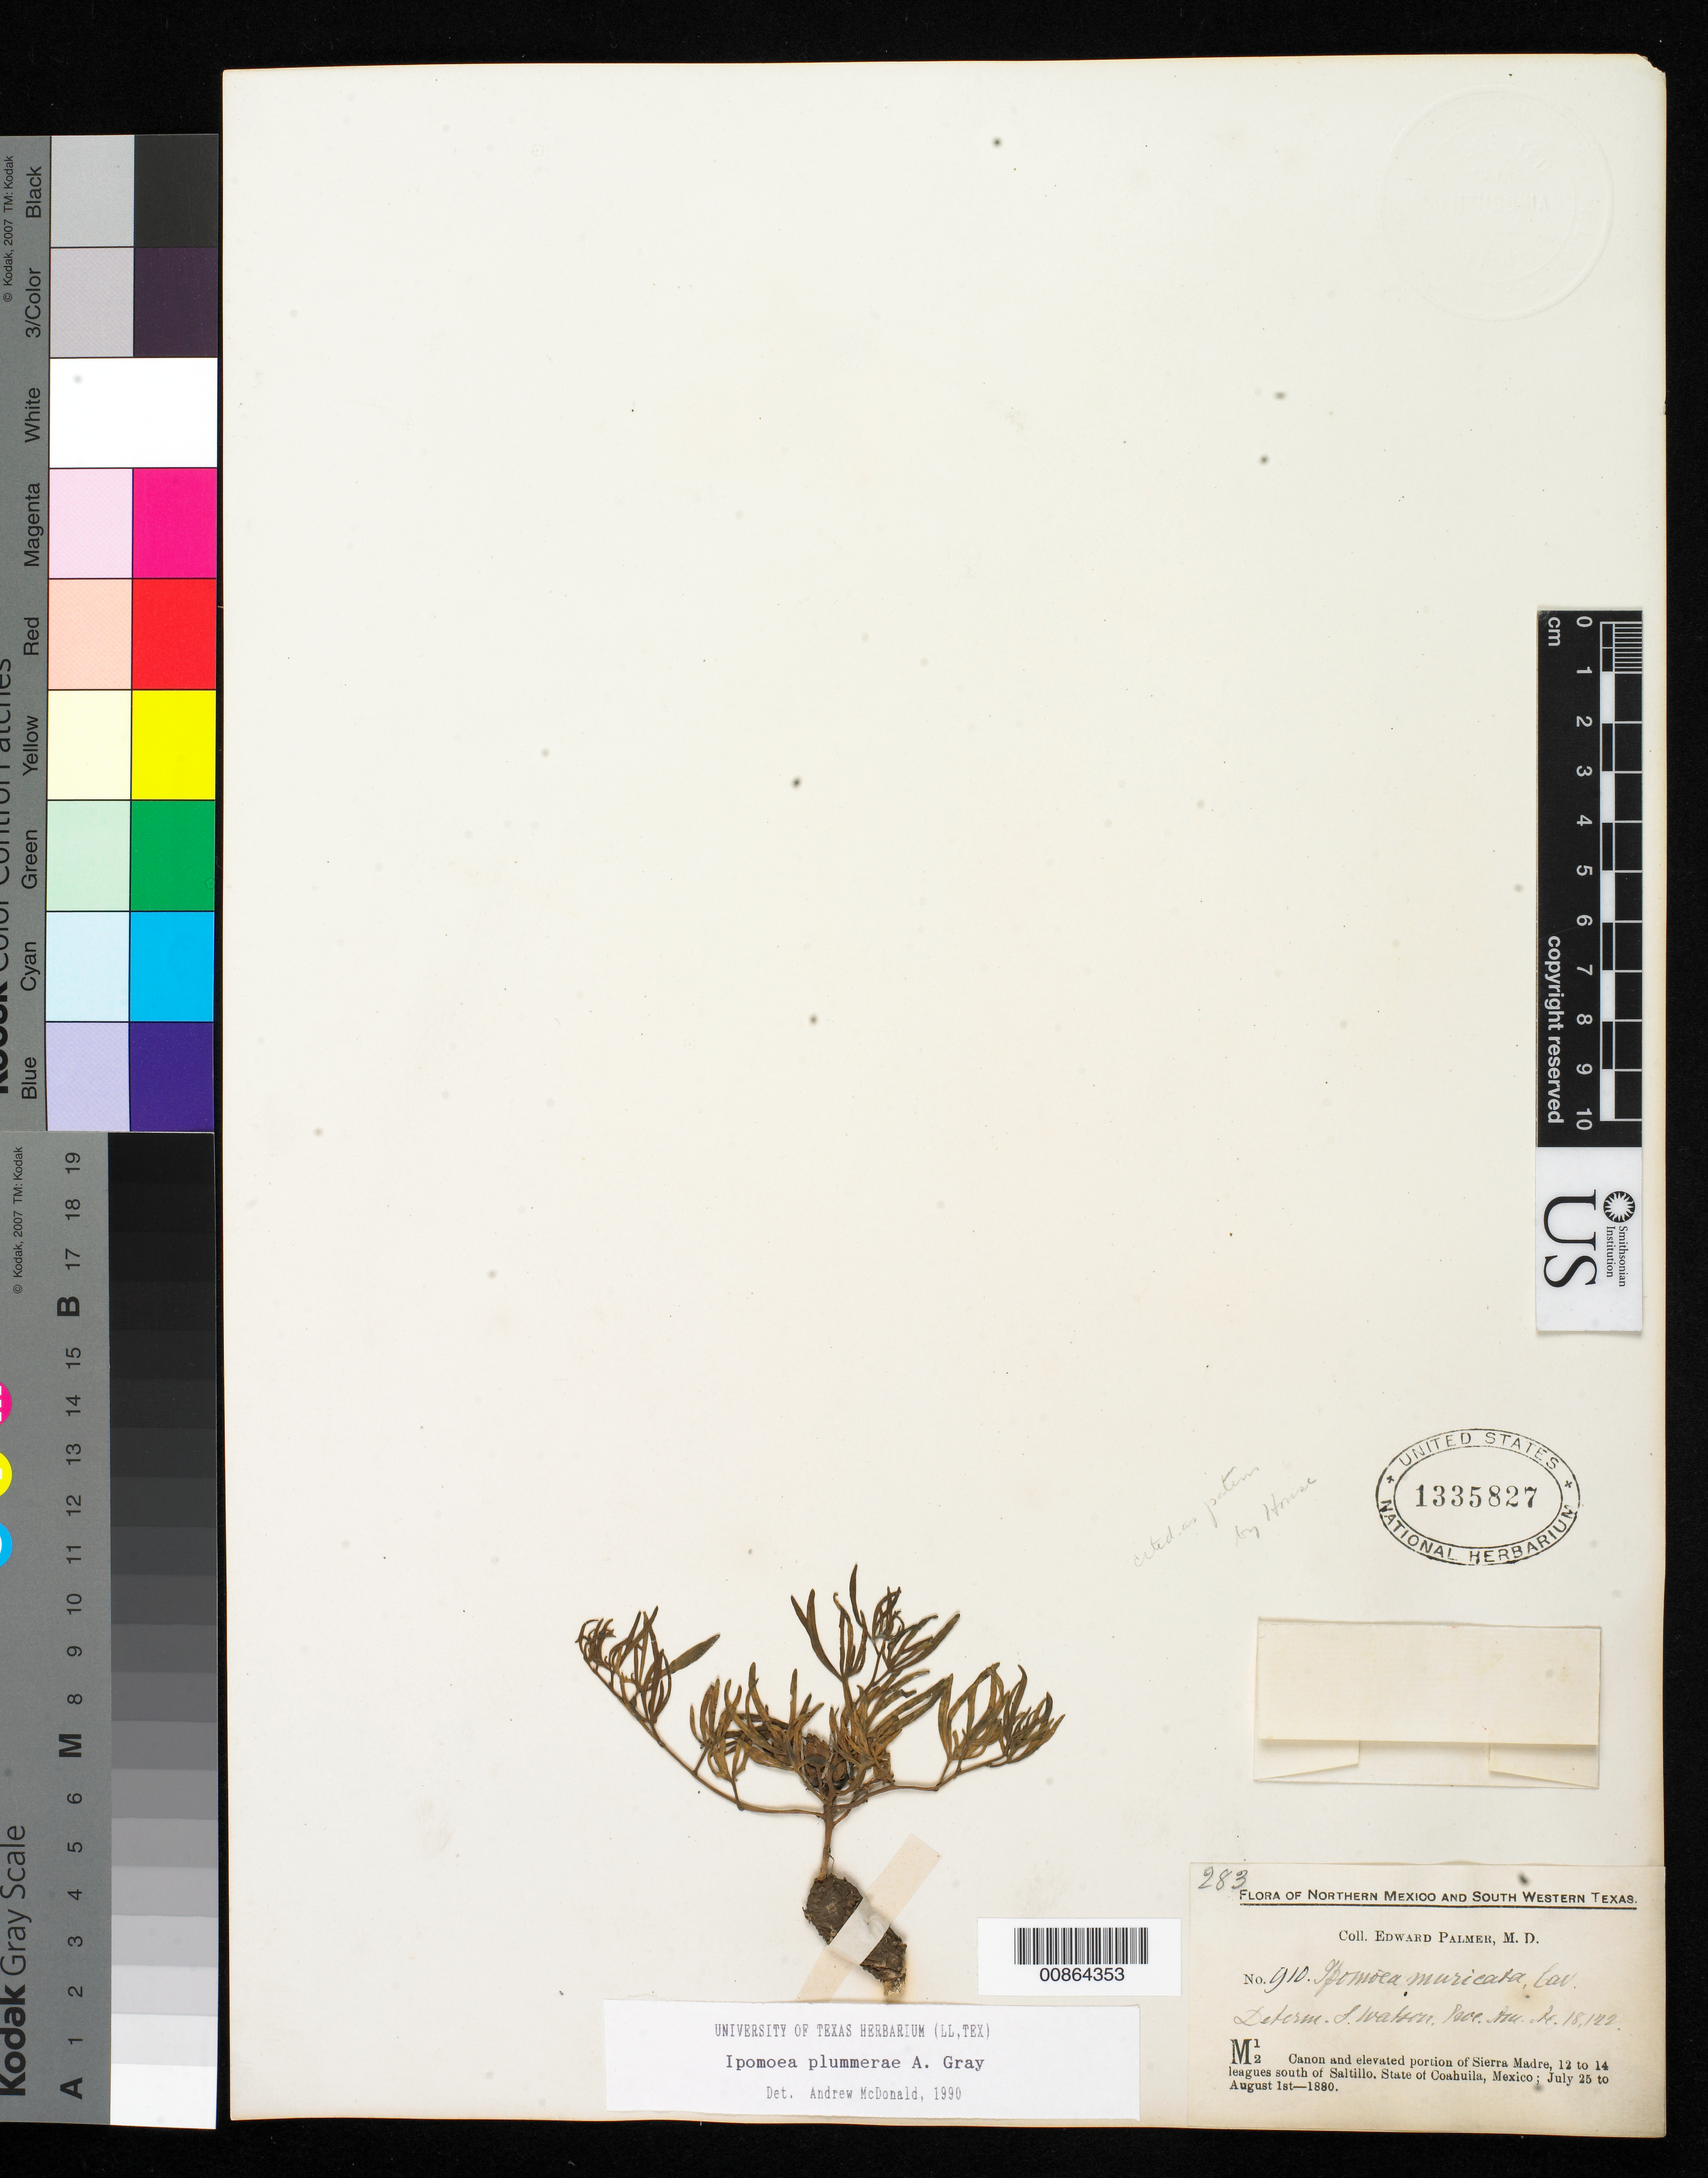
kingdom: Plantae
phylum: Tracheophyta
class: Magnoliopsida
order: Solanales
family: Convolvulaceae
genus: Ipomoea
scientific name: Ipomoea plummerae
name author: A. Gray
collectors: E. Palmer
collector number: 910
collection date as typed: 25 Jul 1880 to 01 Aug 1880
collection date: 1880-07-25/1880-08-01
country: Mexico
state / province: Coahuila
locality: M12. 12 to 14 leagues south of Saltillo, Coahuila.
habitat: Cañon and elevated portion of Sierra Madre.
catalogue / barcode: US 1335827